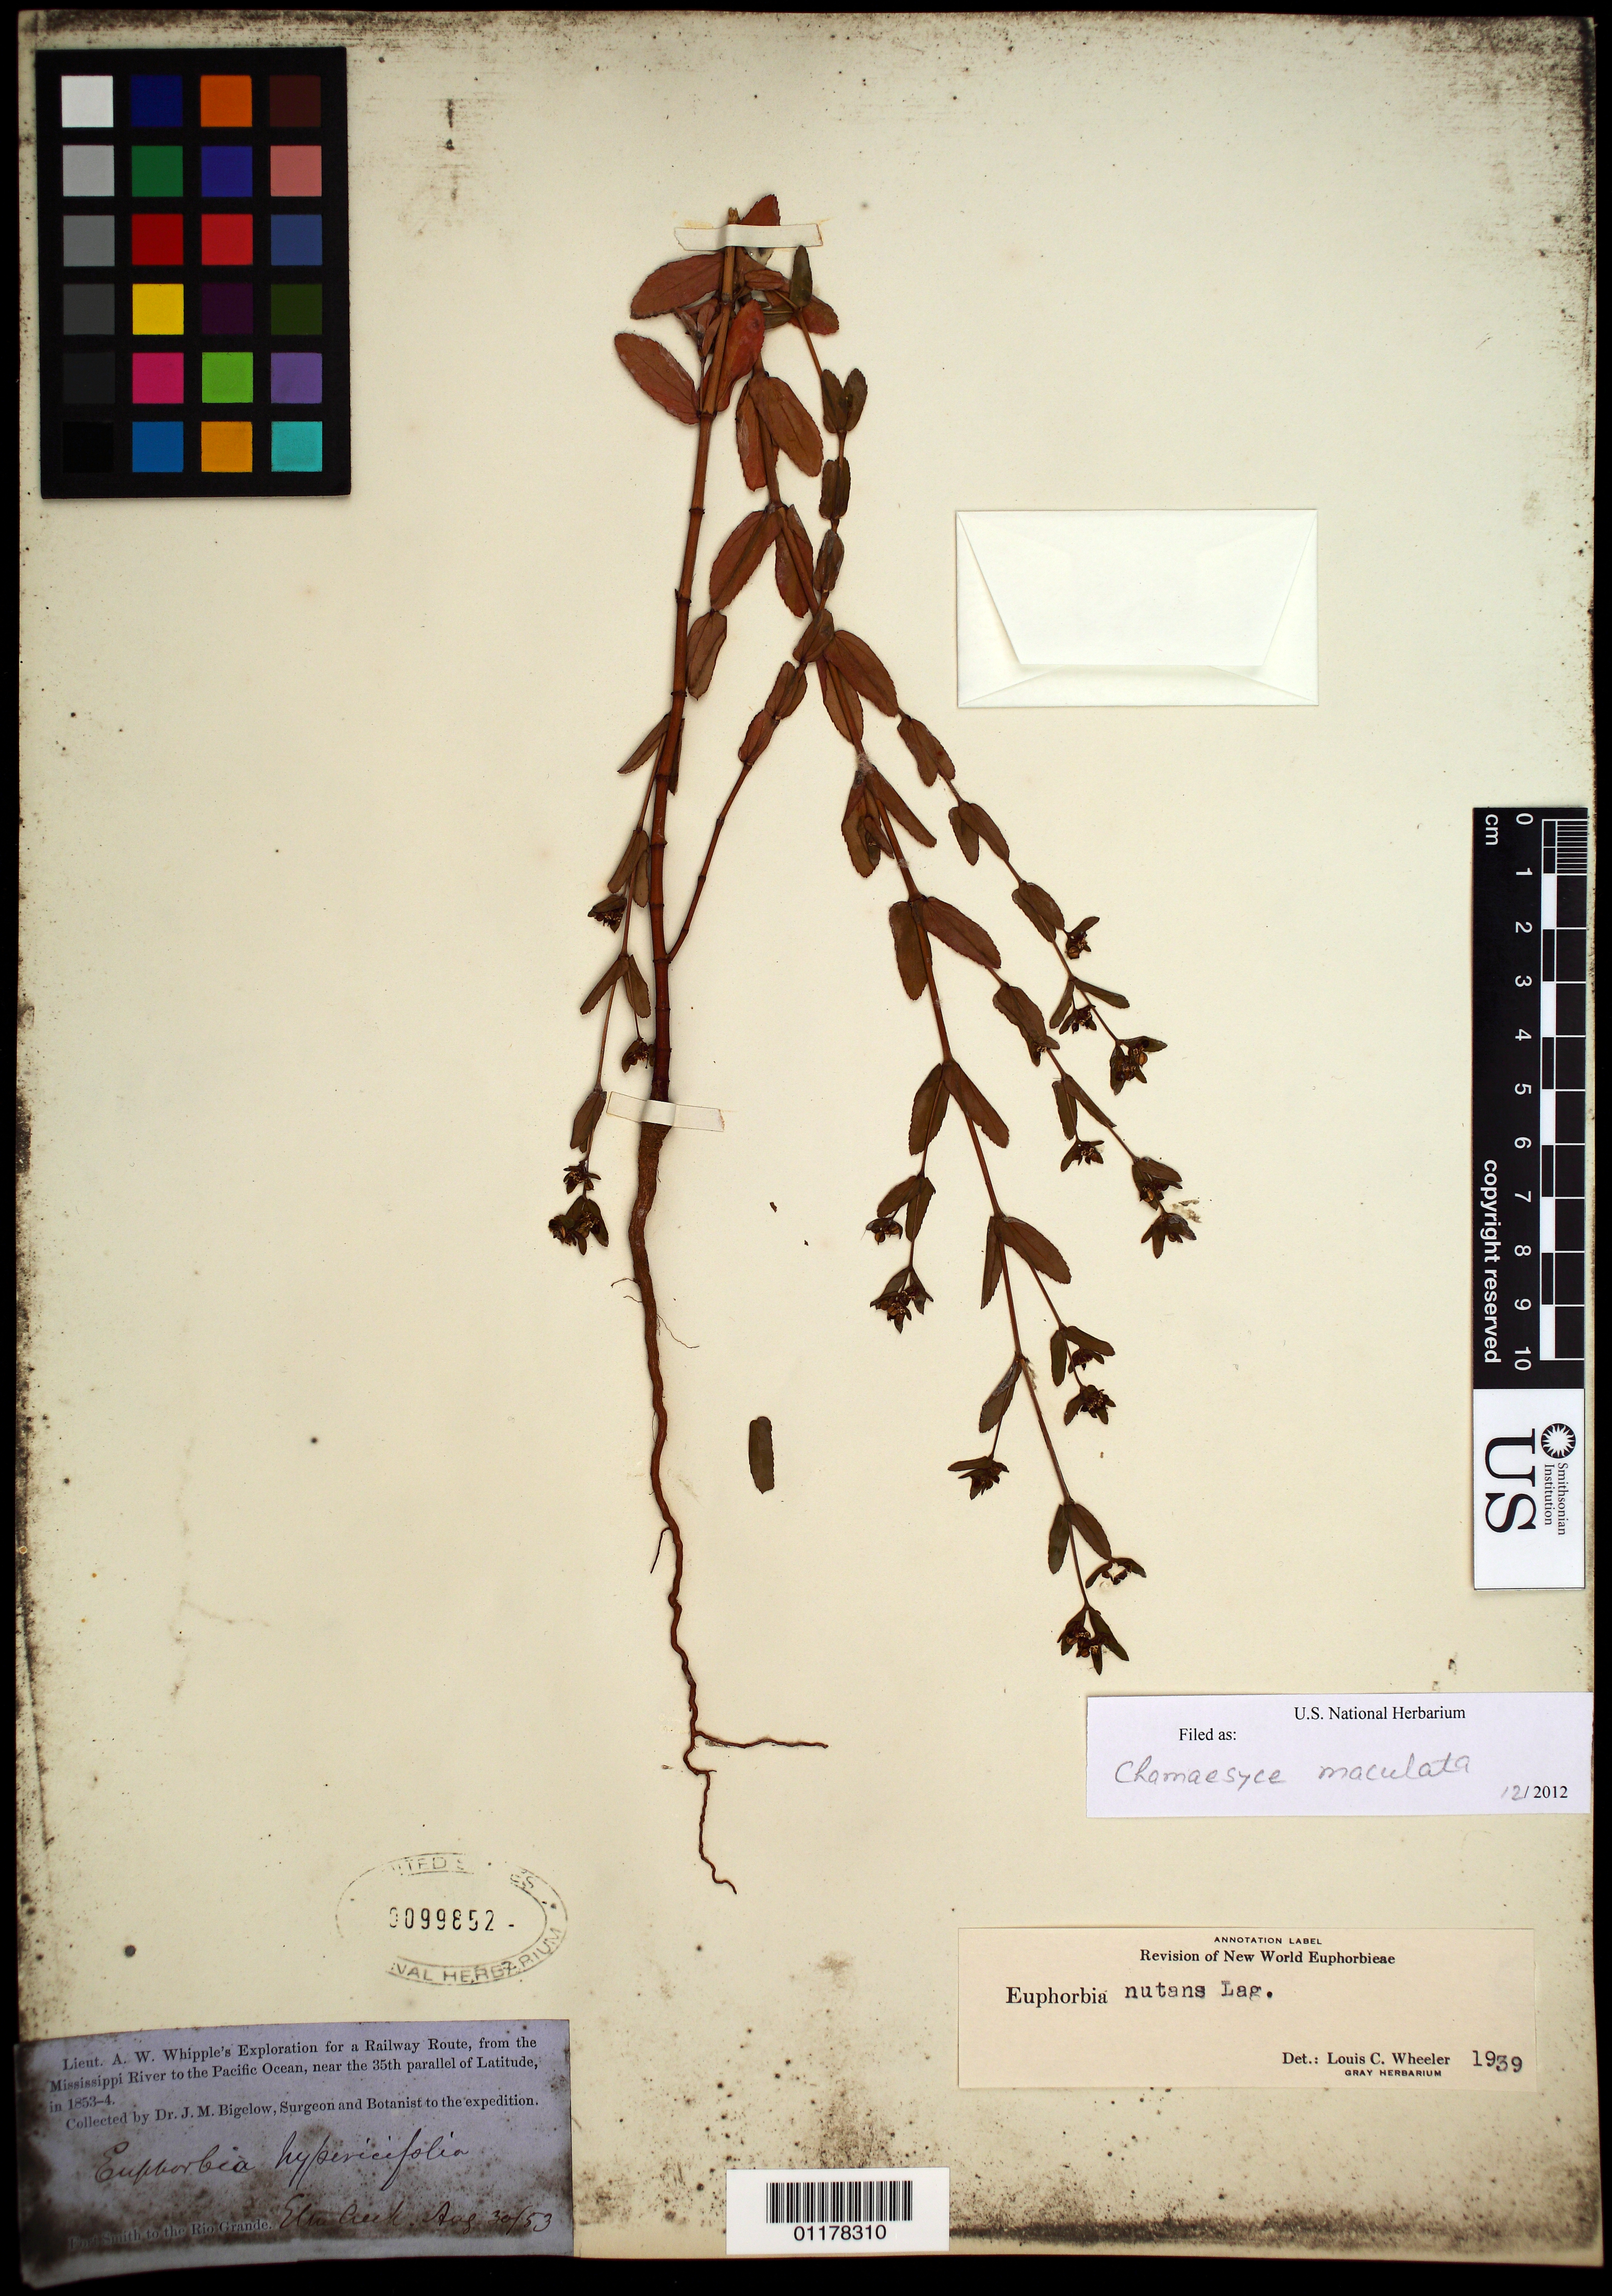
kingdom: Plantae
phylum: Tracheophyta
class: Magnoliopsida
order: Malpighiales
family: Euphorbiaceae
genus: Euphorbia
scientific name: Euphorbia maculata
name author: L.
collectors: J. M. Bigelow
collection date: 1853-08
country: United States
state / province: Oklahoma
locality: Fort Smith to the Rio Grande, Elm Creek.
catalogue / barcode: US 99852